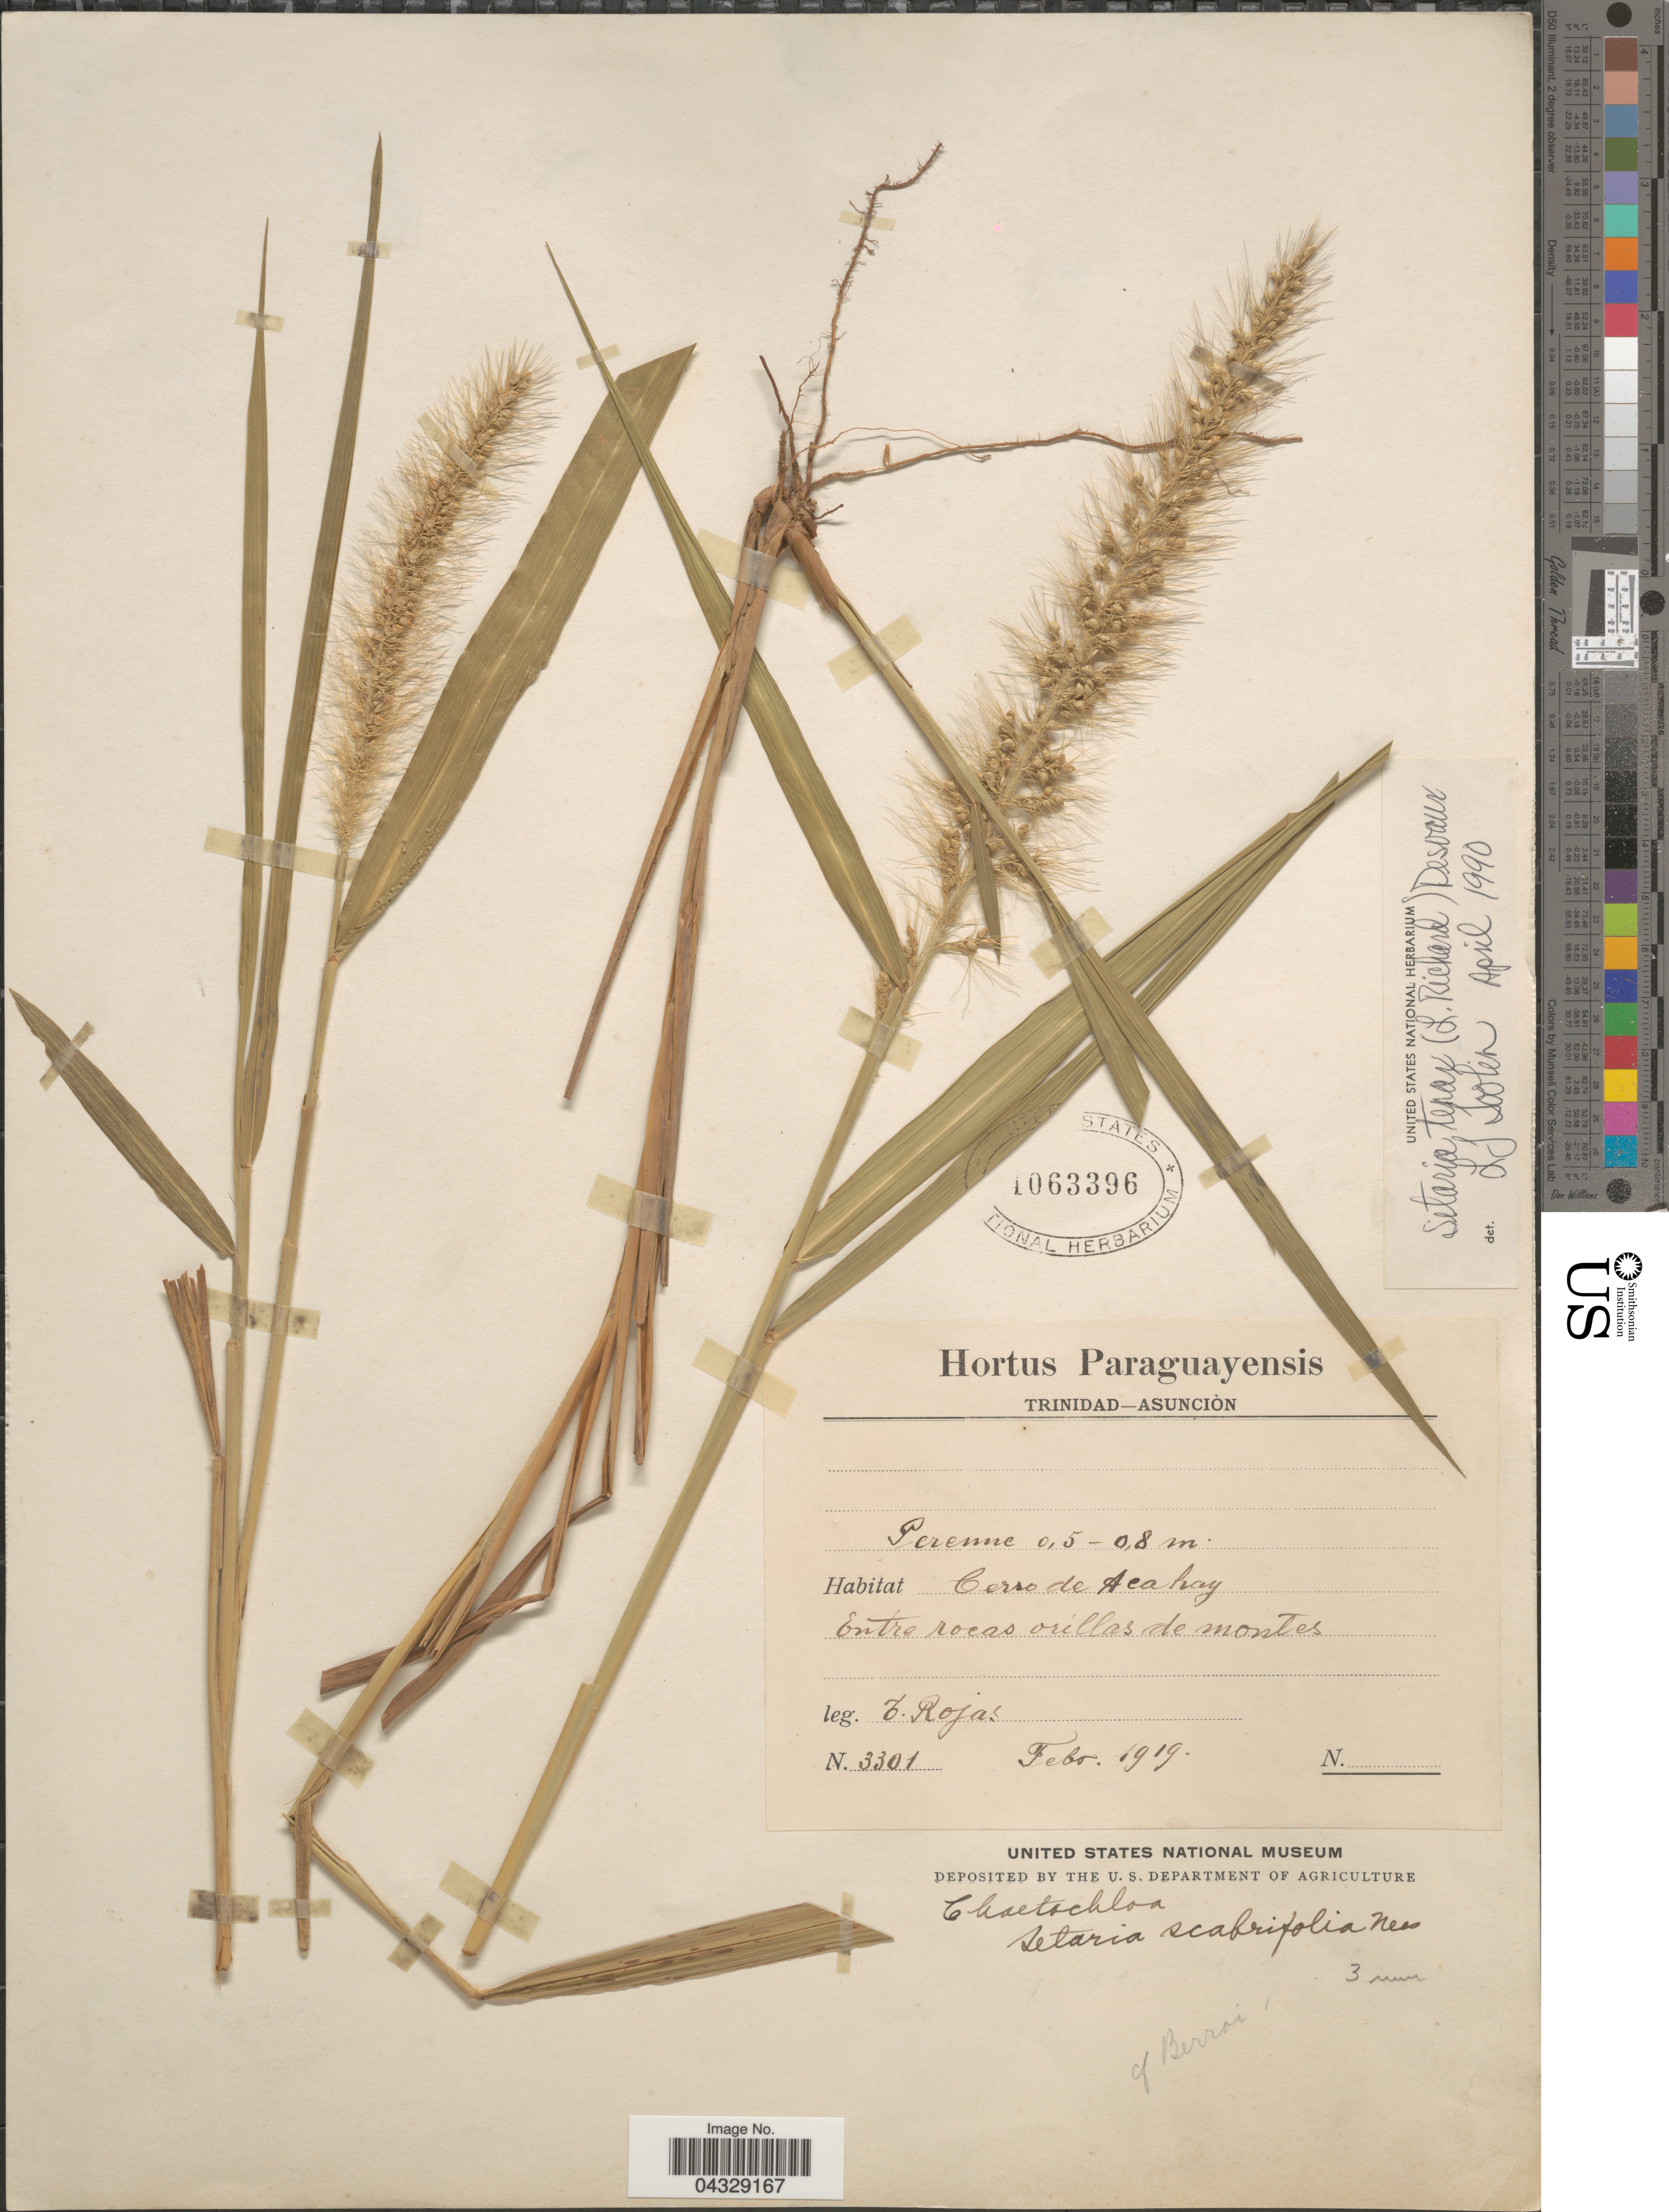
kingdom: Plantae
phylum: Tracheophyta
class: Liliopsida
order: Poales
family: Poaceae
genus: Setaria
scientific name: Setaria tenax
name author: (Rich.) Desv.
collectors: T. Rojas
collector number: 3301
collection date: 1919-02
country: Paraguay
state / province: Asuncion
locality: Cerro de Acahay. Entre rocas orrilas de montes.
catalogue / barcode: US 1063396